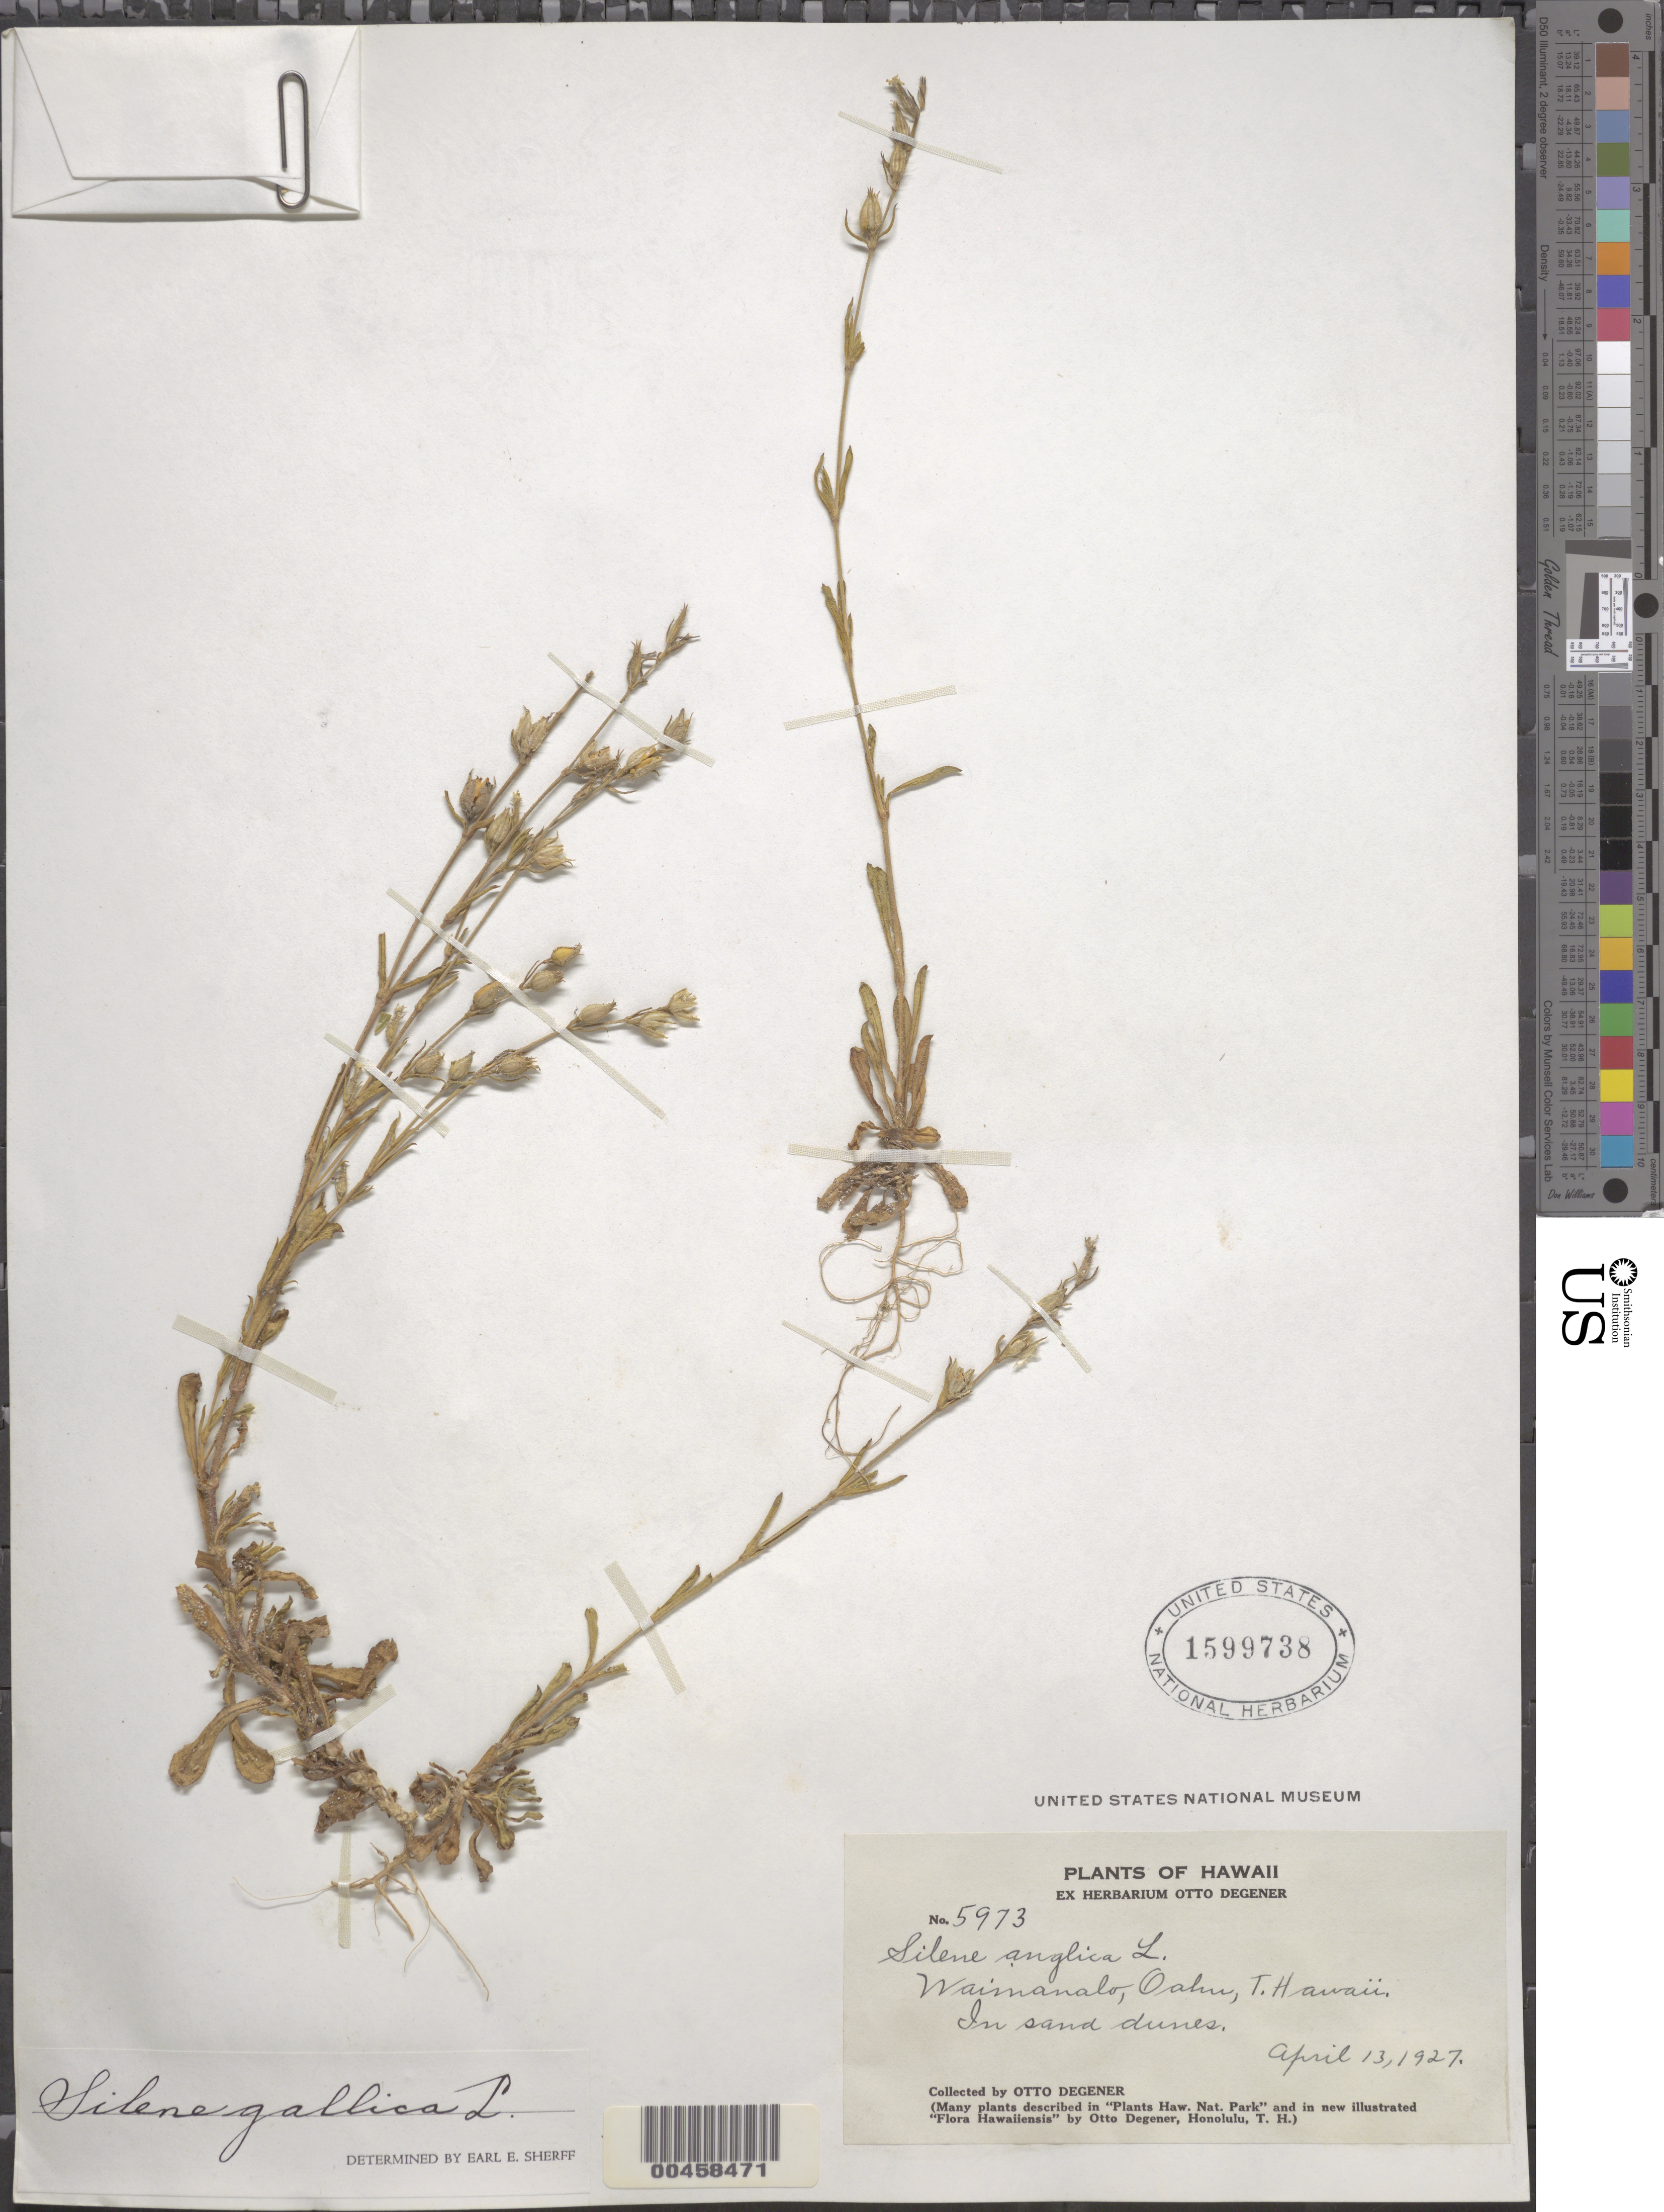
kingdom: Plantae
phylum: Tracheophyta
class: Magnoliopsida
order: Caryophyllales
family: Caryophyllaceae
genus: Silene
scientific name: Silene gallica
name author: L.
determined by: Sherff, E. E.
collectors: O. Degener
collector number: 5973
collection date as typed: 13 Apr 1927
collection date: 1927-04-13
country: United States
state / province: Hawaii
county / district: Honolulu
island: Oahu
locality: Waimanalo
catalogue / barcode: US 1599738